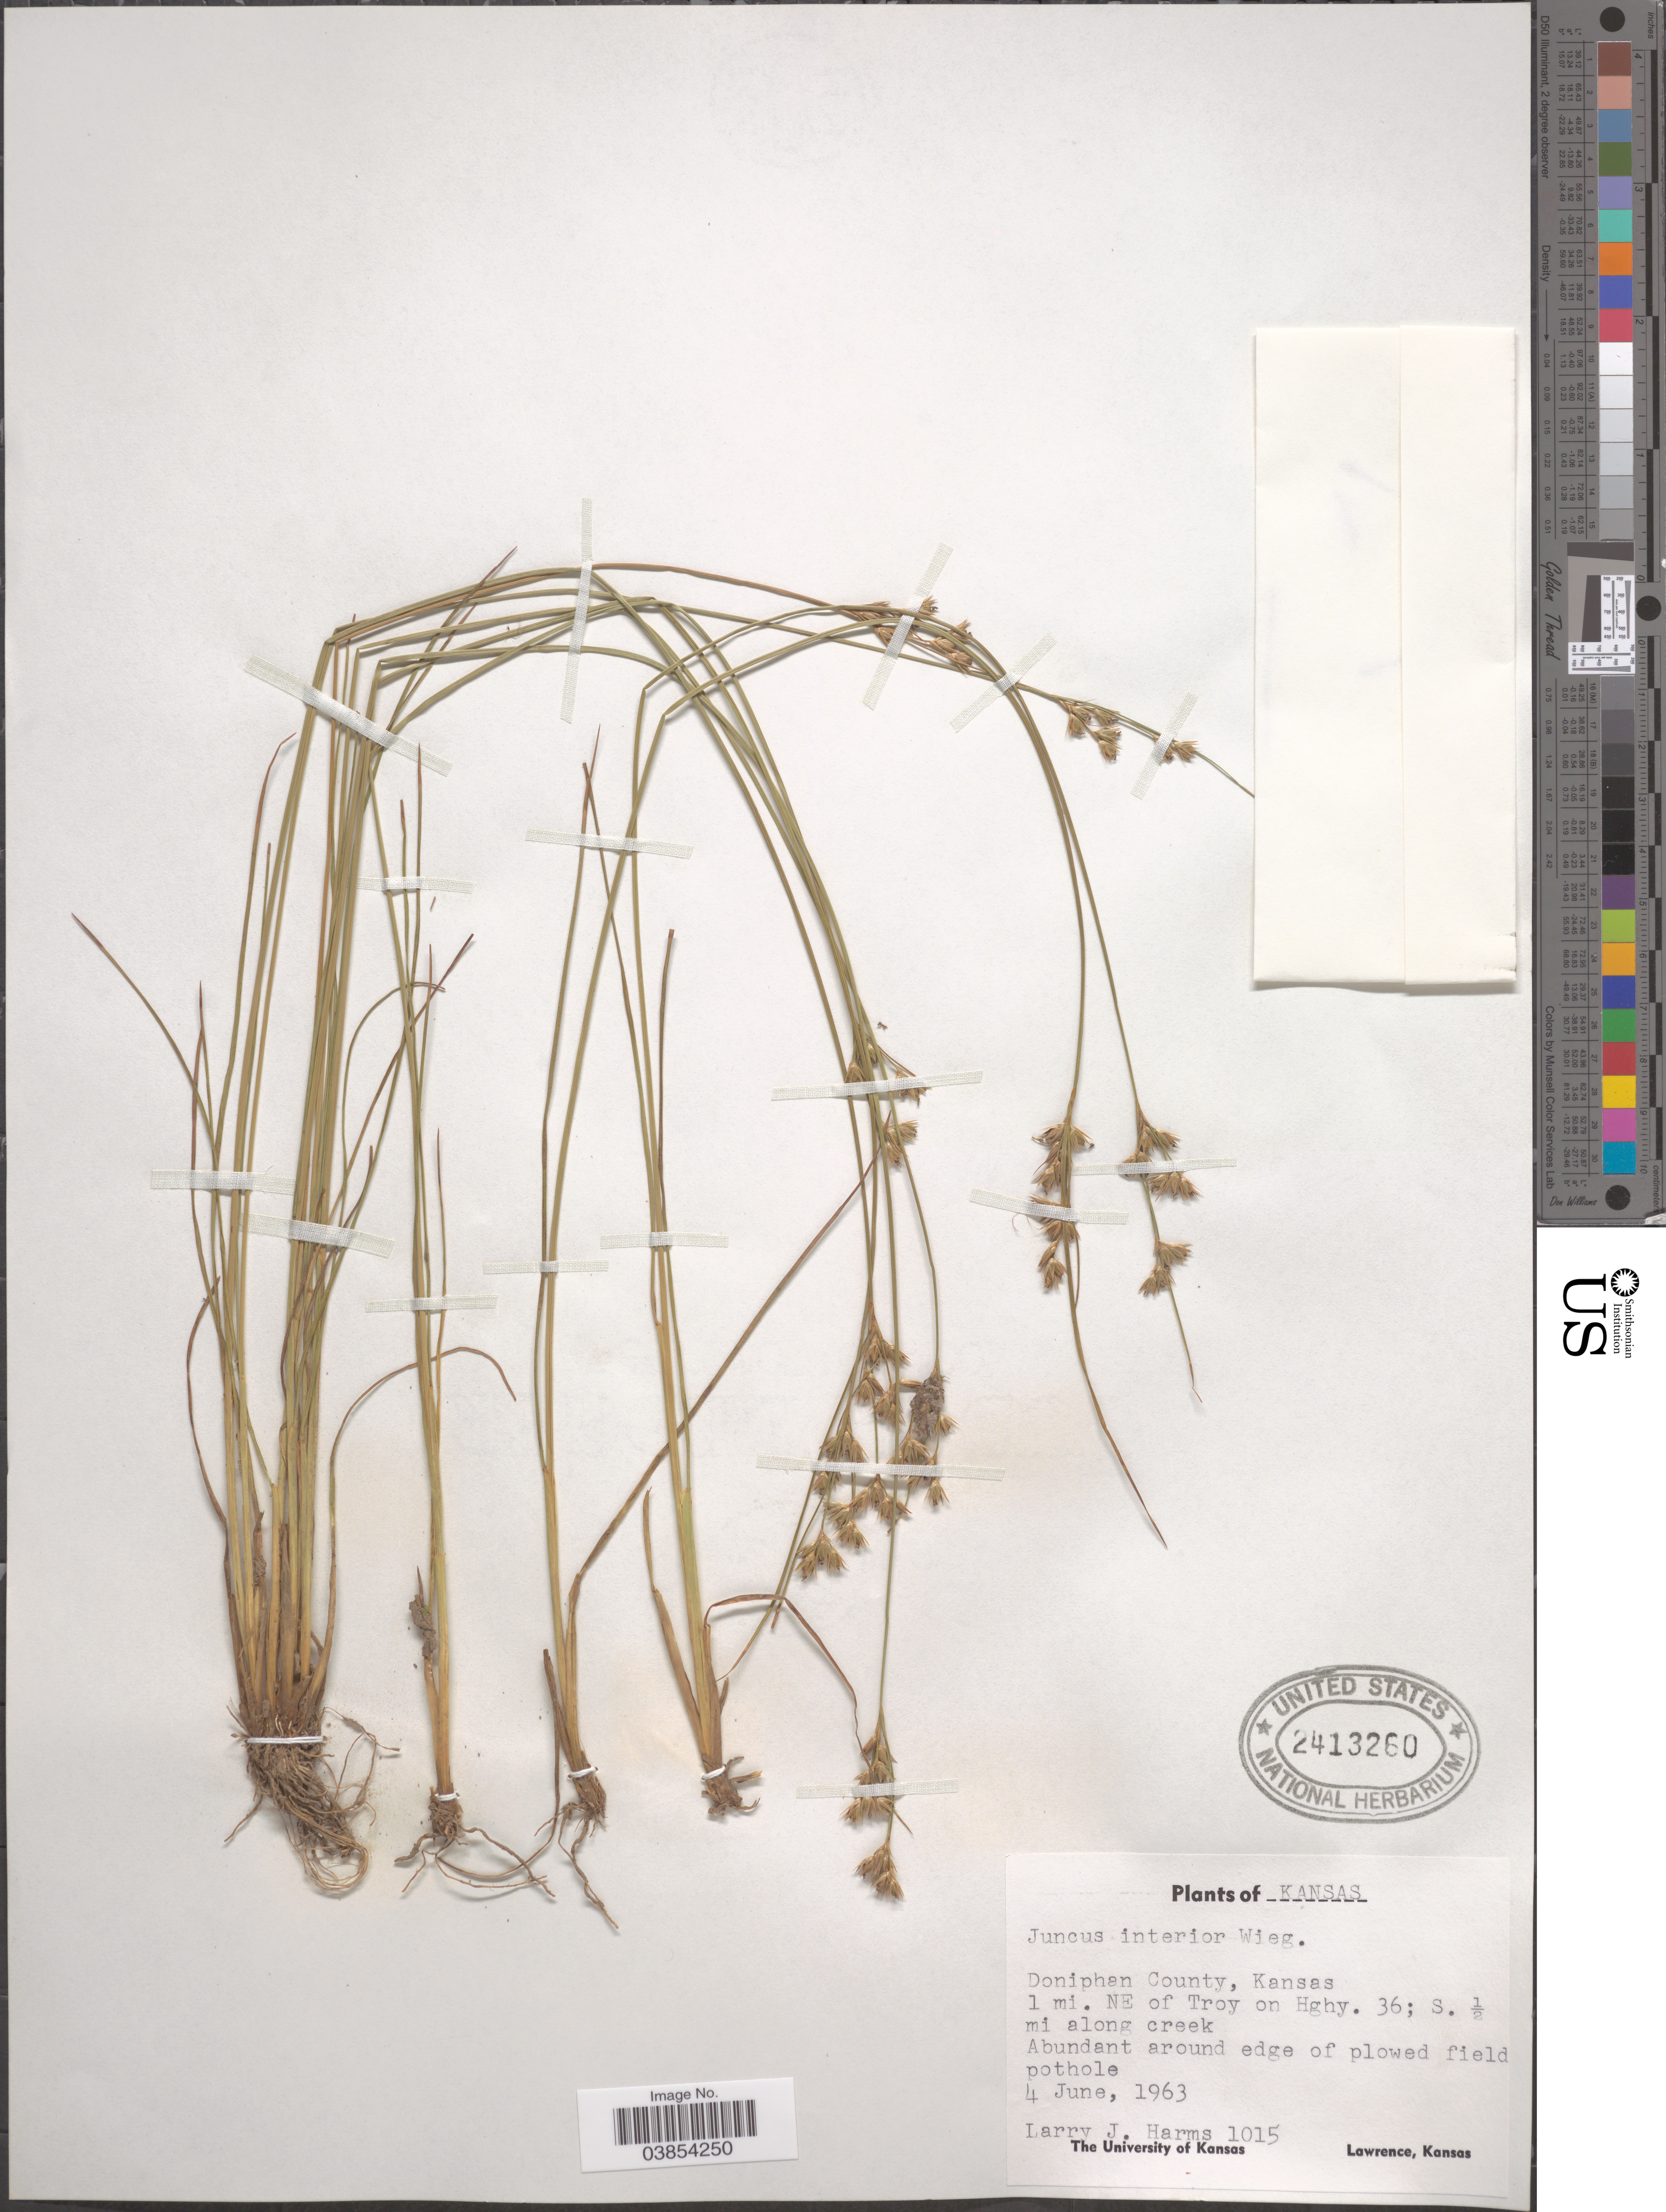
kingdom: Plantae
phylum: Tracheophyta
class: Liliopsida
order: Poales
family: Juncaceae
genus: Juncus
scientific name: Juncus interior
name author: Wiegand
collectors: L. Harms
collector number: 1015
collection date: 1963-06-04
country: United States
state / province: Kansas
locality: Doniphan County. 1 mi. NE of Troy on Hghy. 36; S. ½ mi along creek.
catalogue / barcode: US 2413260